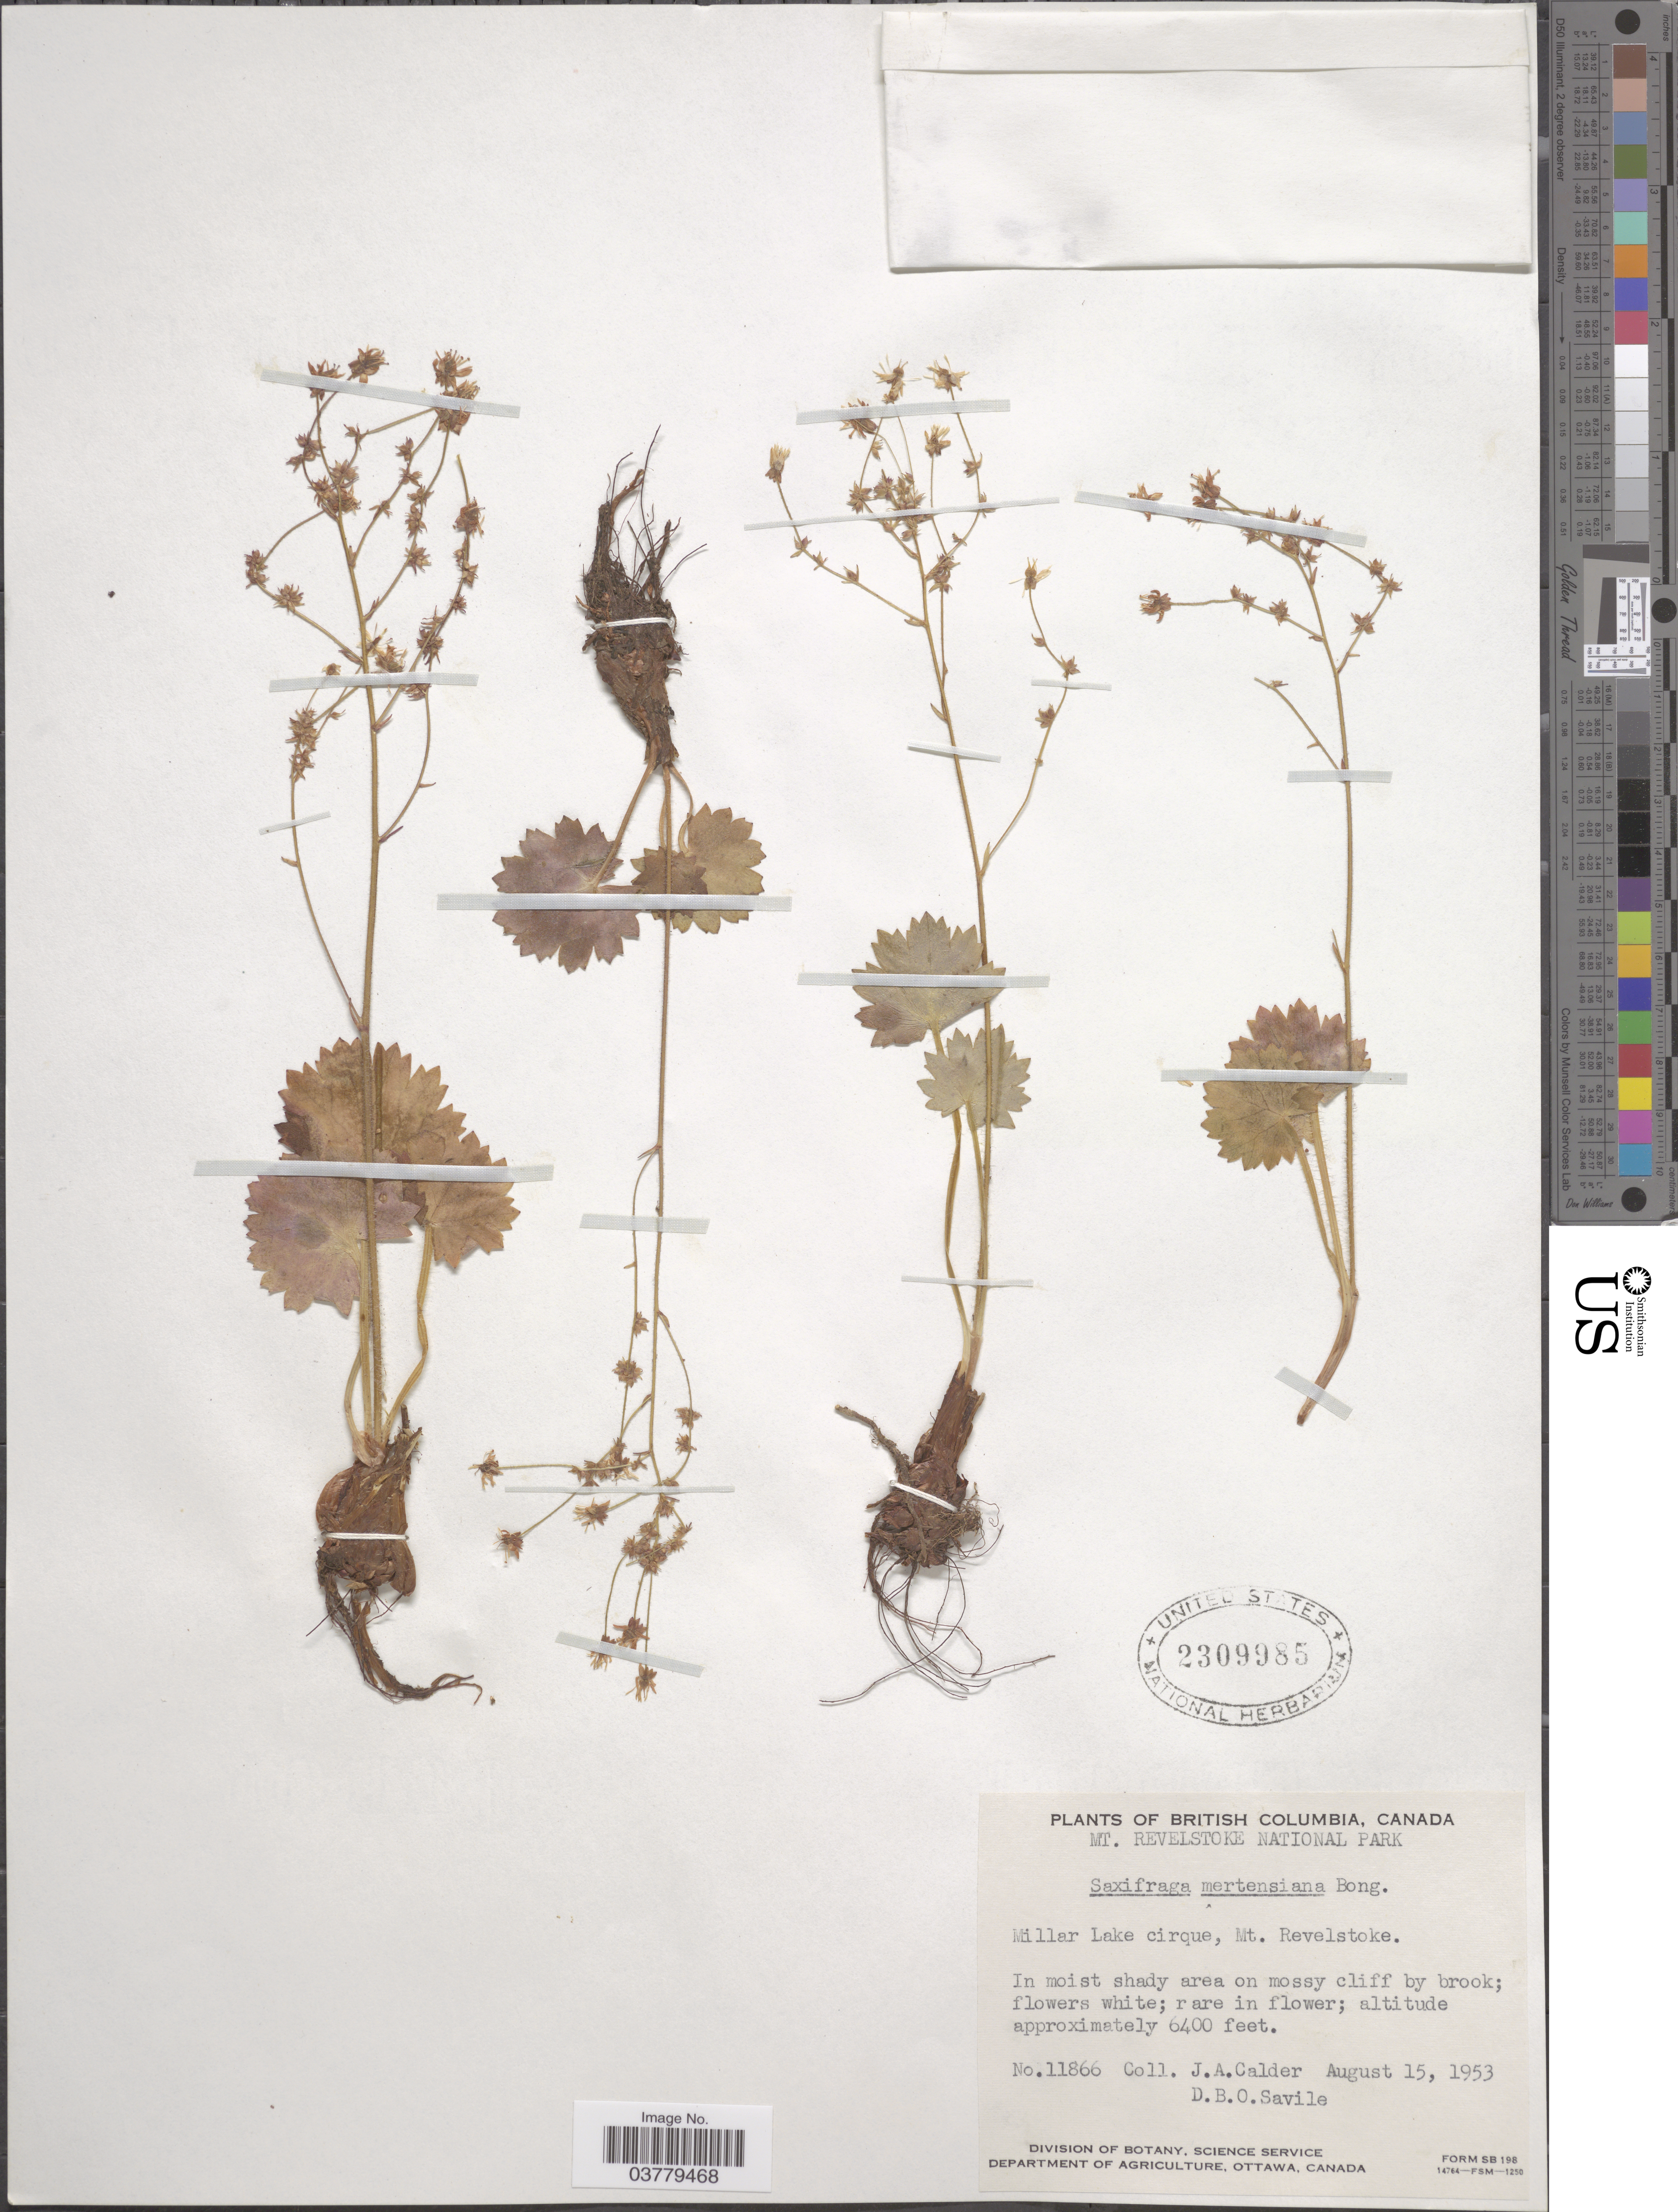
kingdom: Plantae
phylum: Tracheophyta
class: Magnoliopsida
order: Saxifragales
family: Saxifragaceae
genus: Saxifraga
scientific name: Saxifraga mertensiana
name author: Bong.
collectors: J. A. Calder & D. Savile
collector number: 11866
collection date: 1953-08-15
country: Canada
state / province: British Columbia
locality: Mt. Revelstoke National Park. Millar Lake cirque, Mt. Revelstoke.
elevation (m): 1951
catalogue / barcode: US 2309985